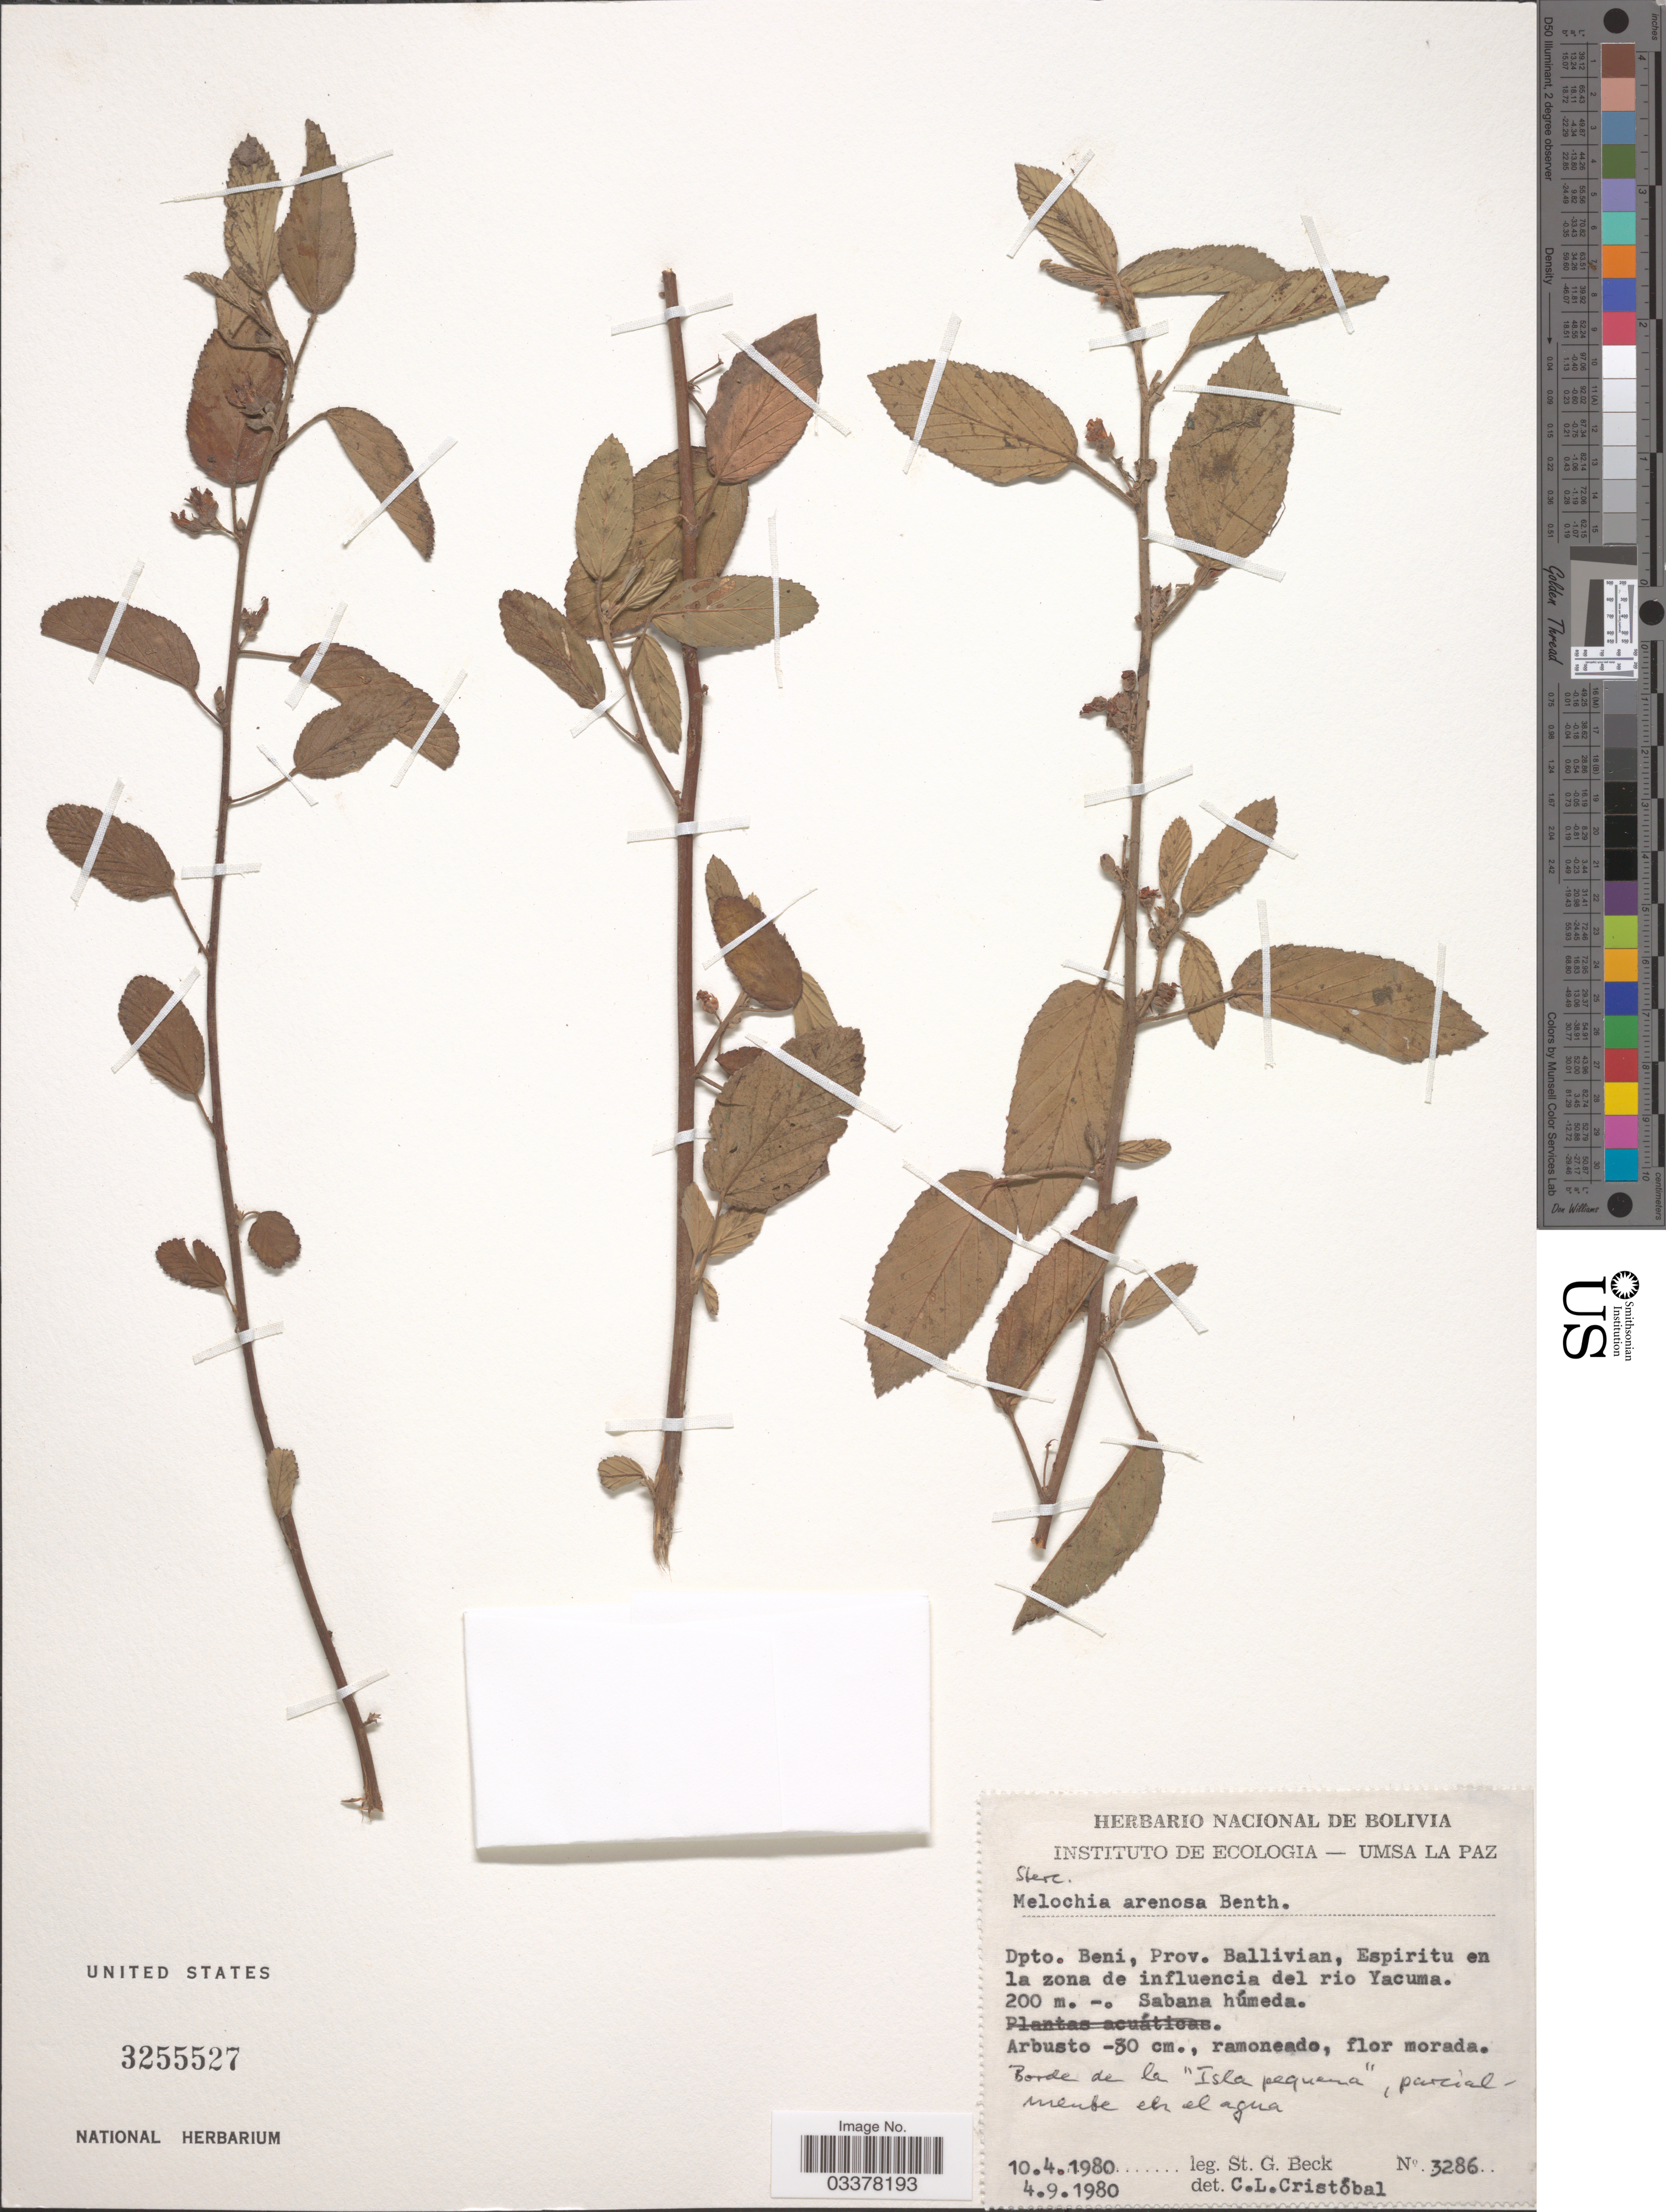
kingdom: Plantae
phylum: Tracheophyta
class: Magnoliopsida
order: Malvales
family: Malvaceae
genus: Melochia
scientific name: Melochia arenosa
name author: Benth.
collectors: S. G. Beck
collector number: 3286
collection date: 1980-04-10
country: Bolivia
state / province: Beni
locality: Dpto. Beni, Prov. Ballivian, Espiritu en la zona de influencia del rio Yacuma.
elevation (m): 200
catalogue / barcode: US 3255527